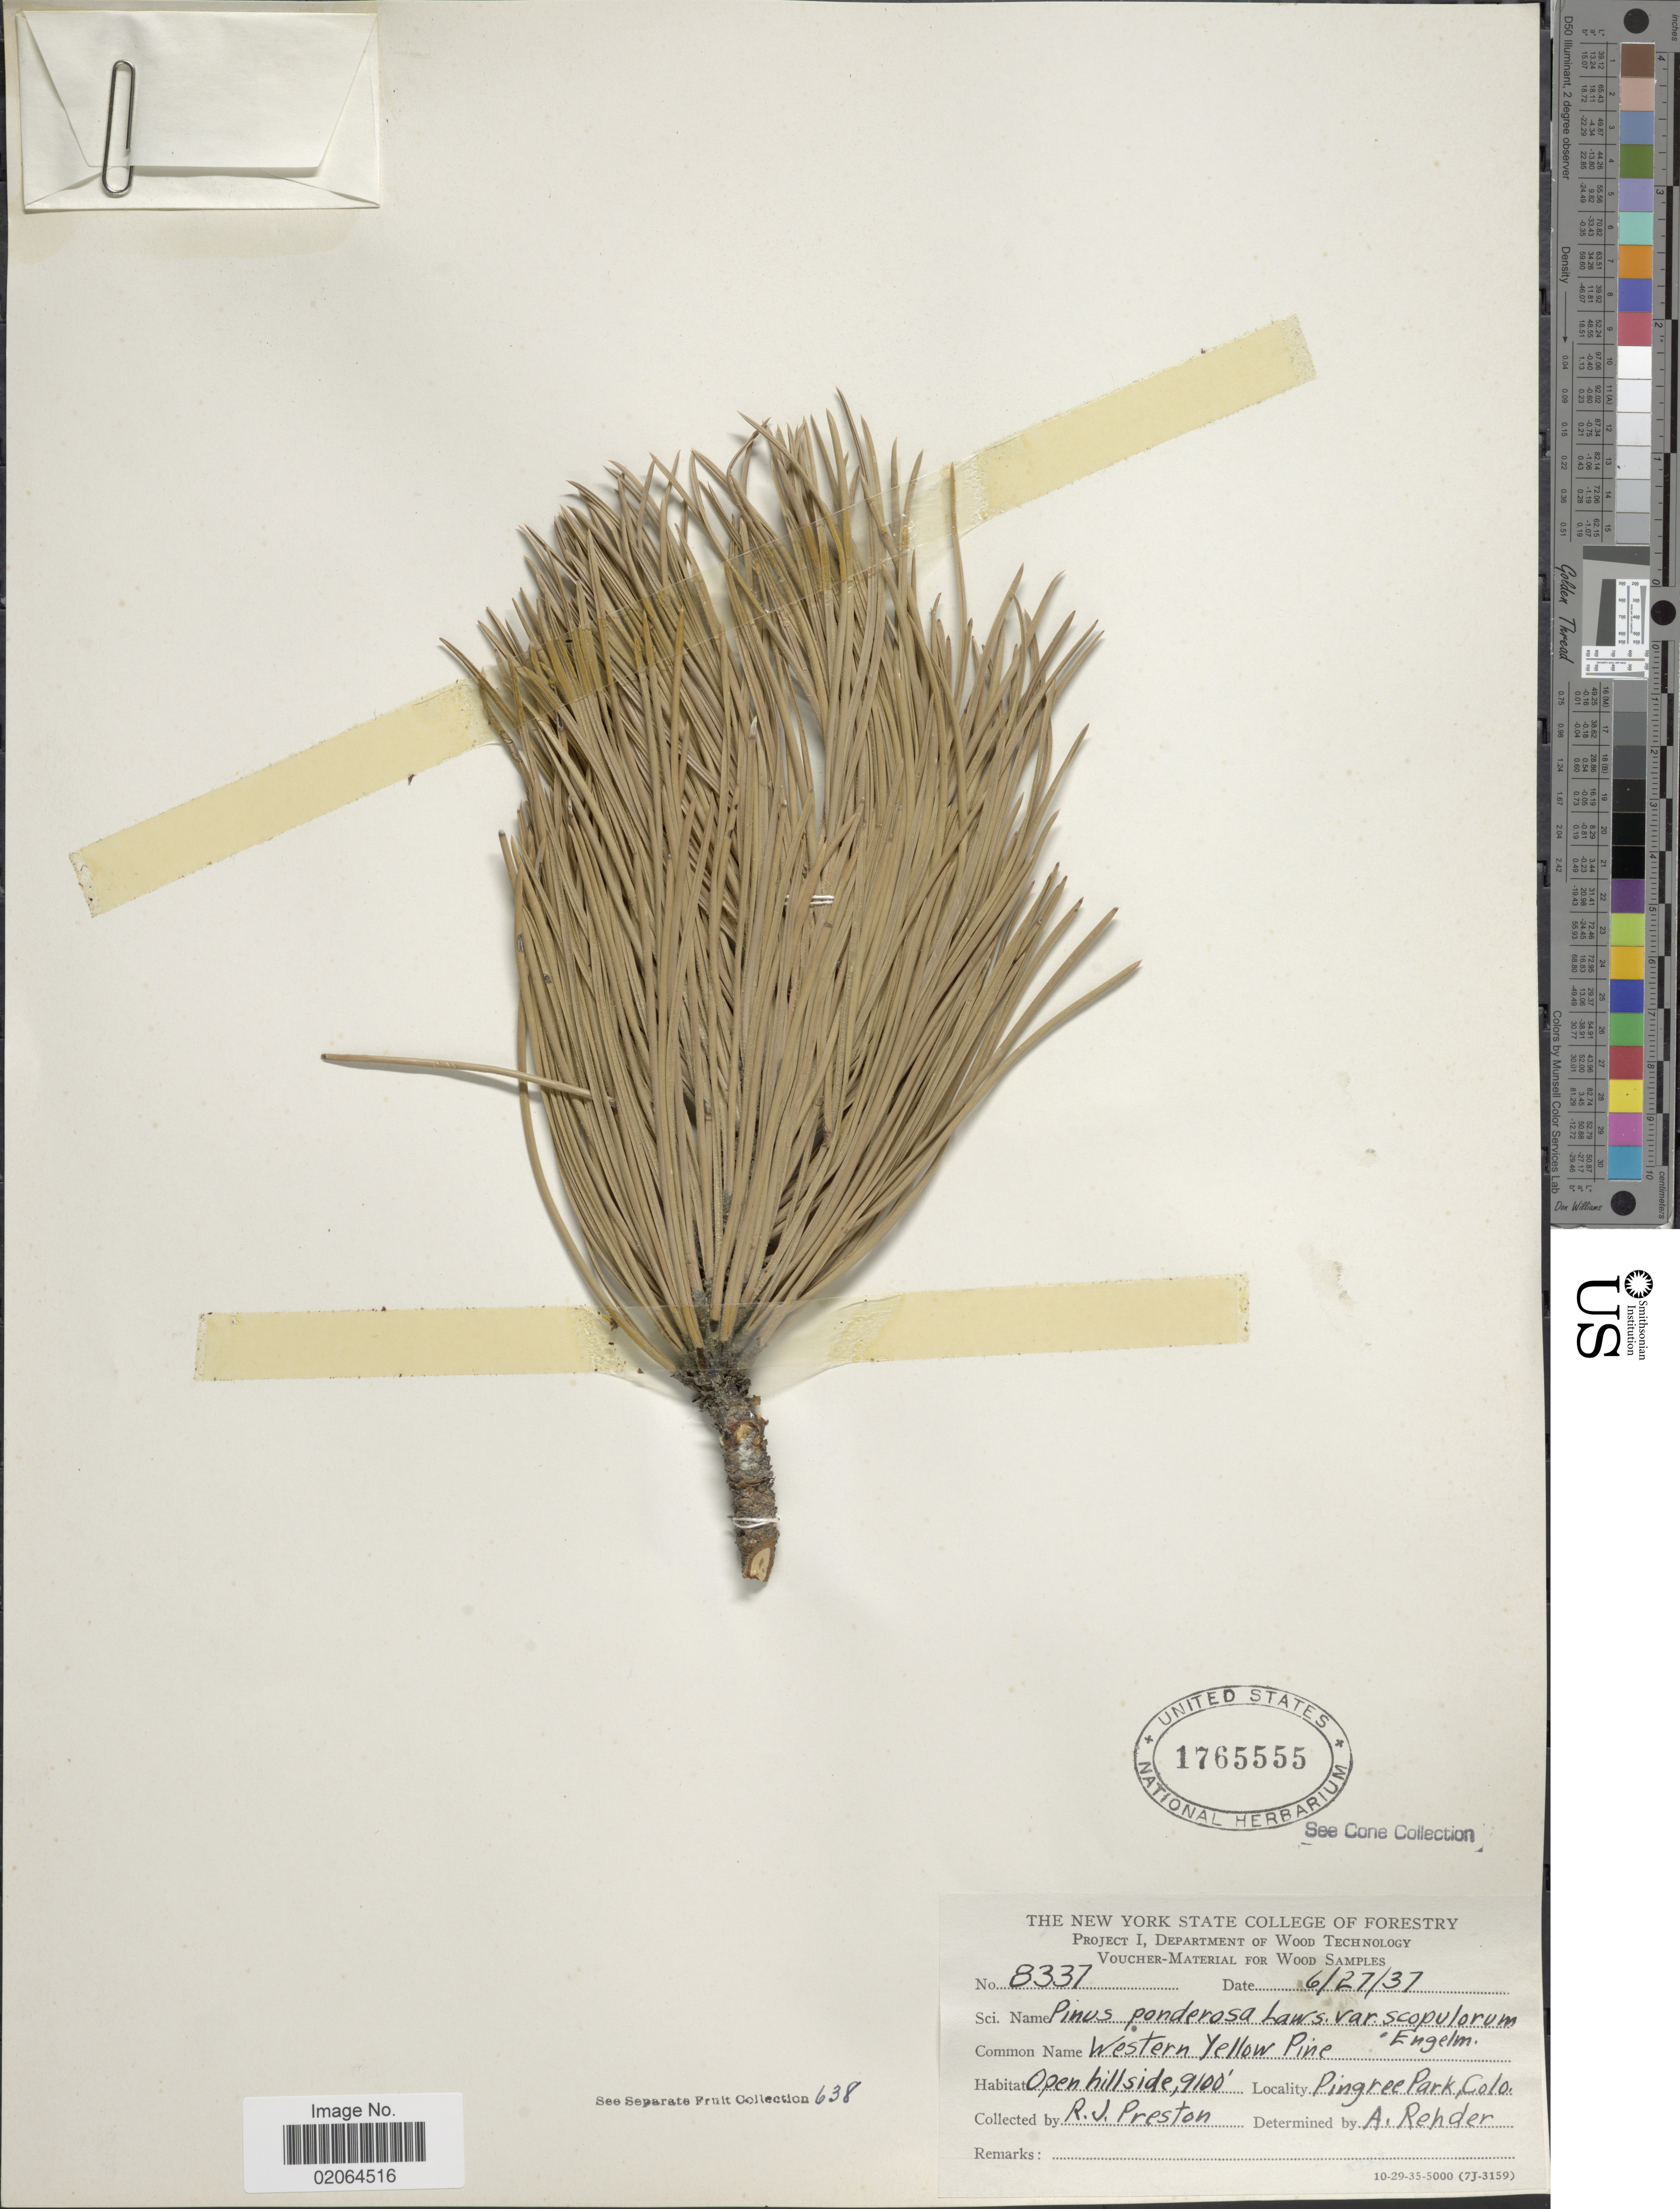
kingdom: Plantae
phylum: Tracheophyta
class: Pinopsida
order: Pinales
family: Pinaceae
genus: Pinus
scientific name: Pinus ponderosa var. scopulorum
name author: Engelm.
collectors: R. J. Preston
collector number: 8337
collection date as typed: Transcribed d/m/y: 27/6/37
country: United States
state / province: Colorado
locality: Open hillside, Pingree Park, Colo.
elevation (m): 2774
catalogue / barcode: US 1765555